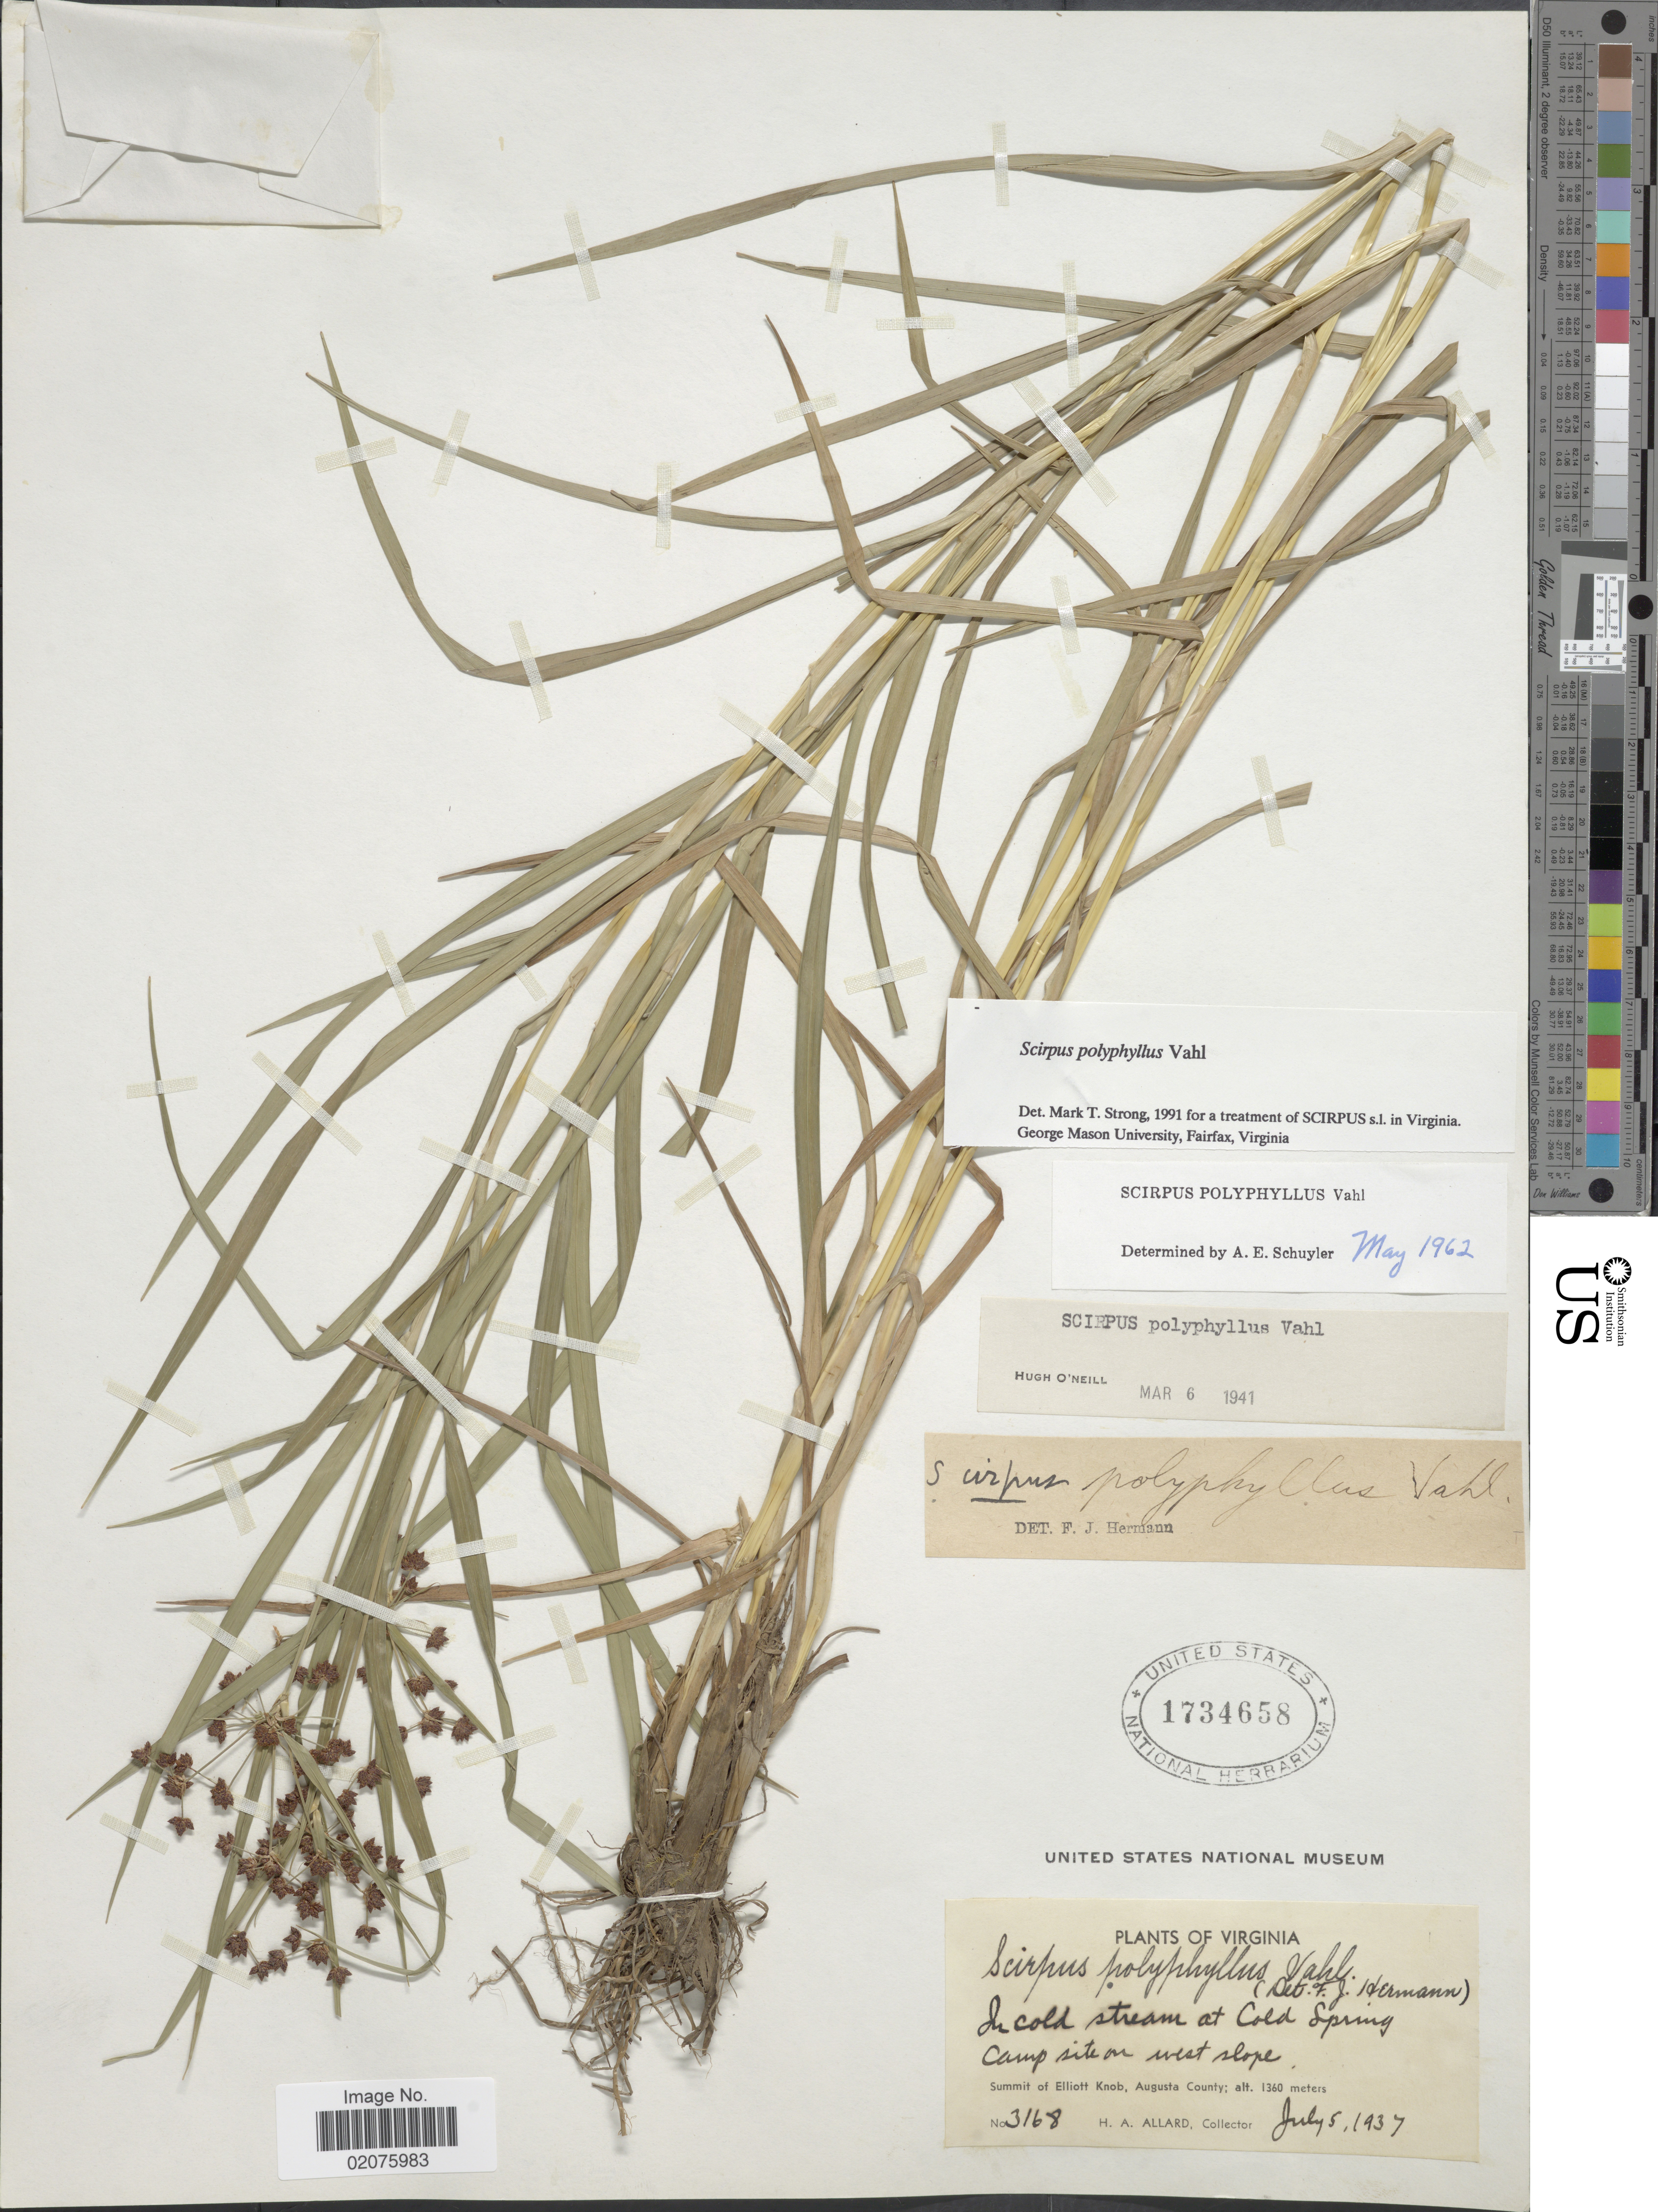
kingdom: Plantae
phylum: Tracheophyta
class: Liliopsida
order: Poales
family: Cyperaceae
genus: Scirpus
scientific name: Scirpus polyphyllus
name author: Vahl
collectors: H. A. Allard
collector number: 3168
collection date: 1937-07-05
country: United States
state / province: Virginia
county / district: Augusta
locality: In cold stream at Cold Spring Campe Site on west slope, summit of Elliott Knob, Augusta County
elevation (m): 1360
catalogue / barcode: US 1734658